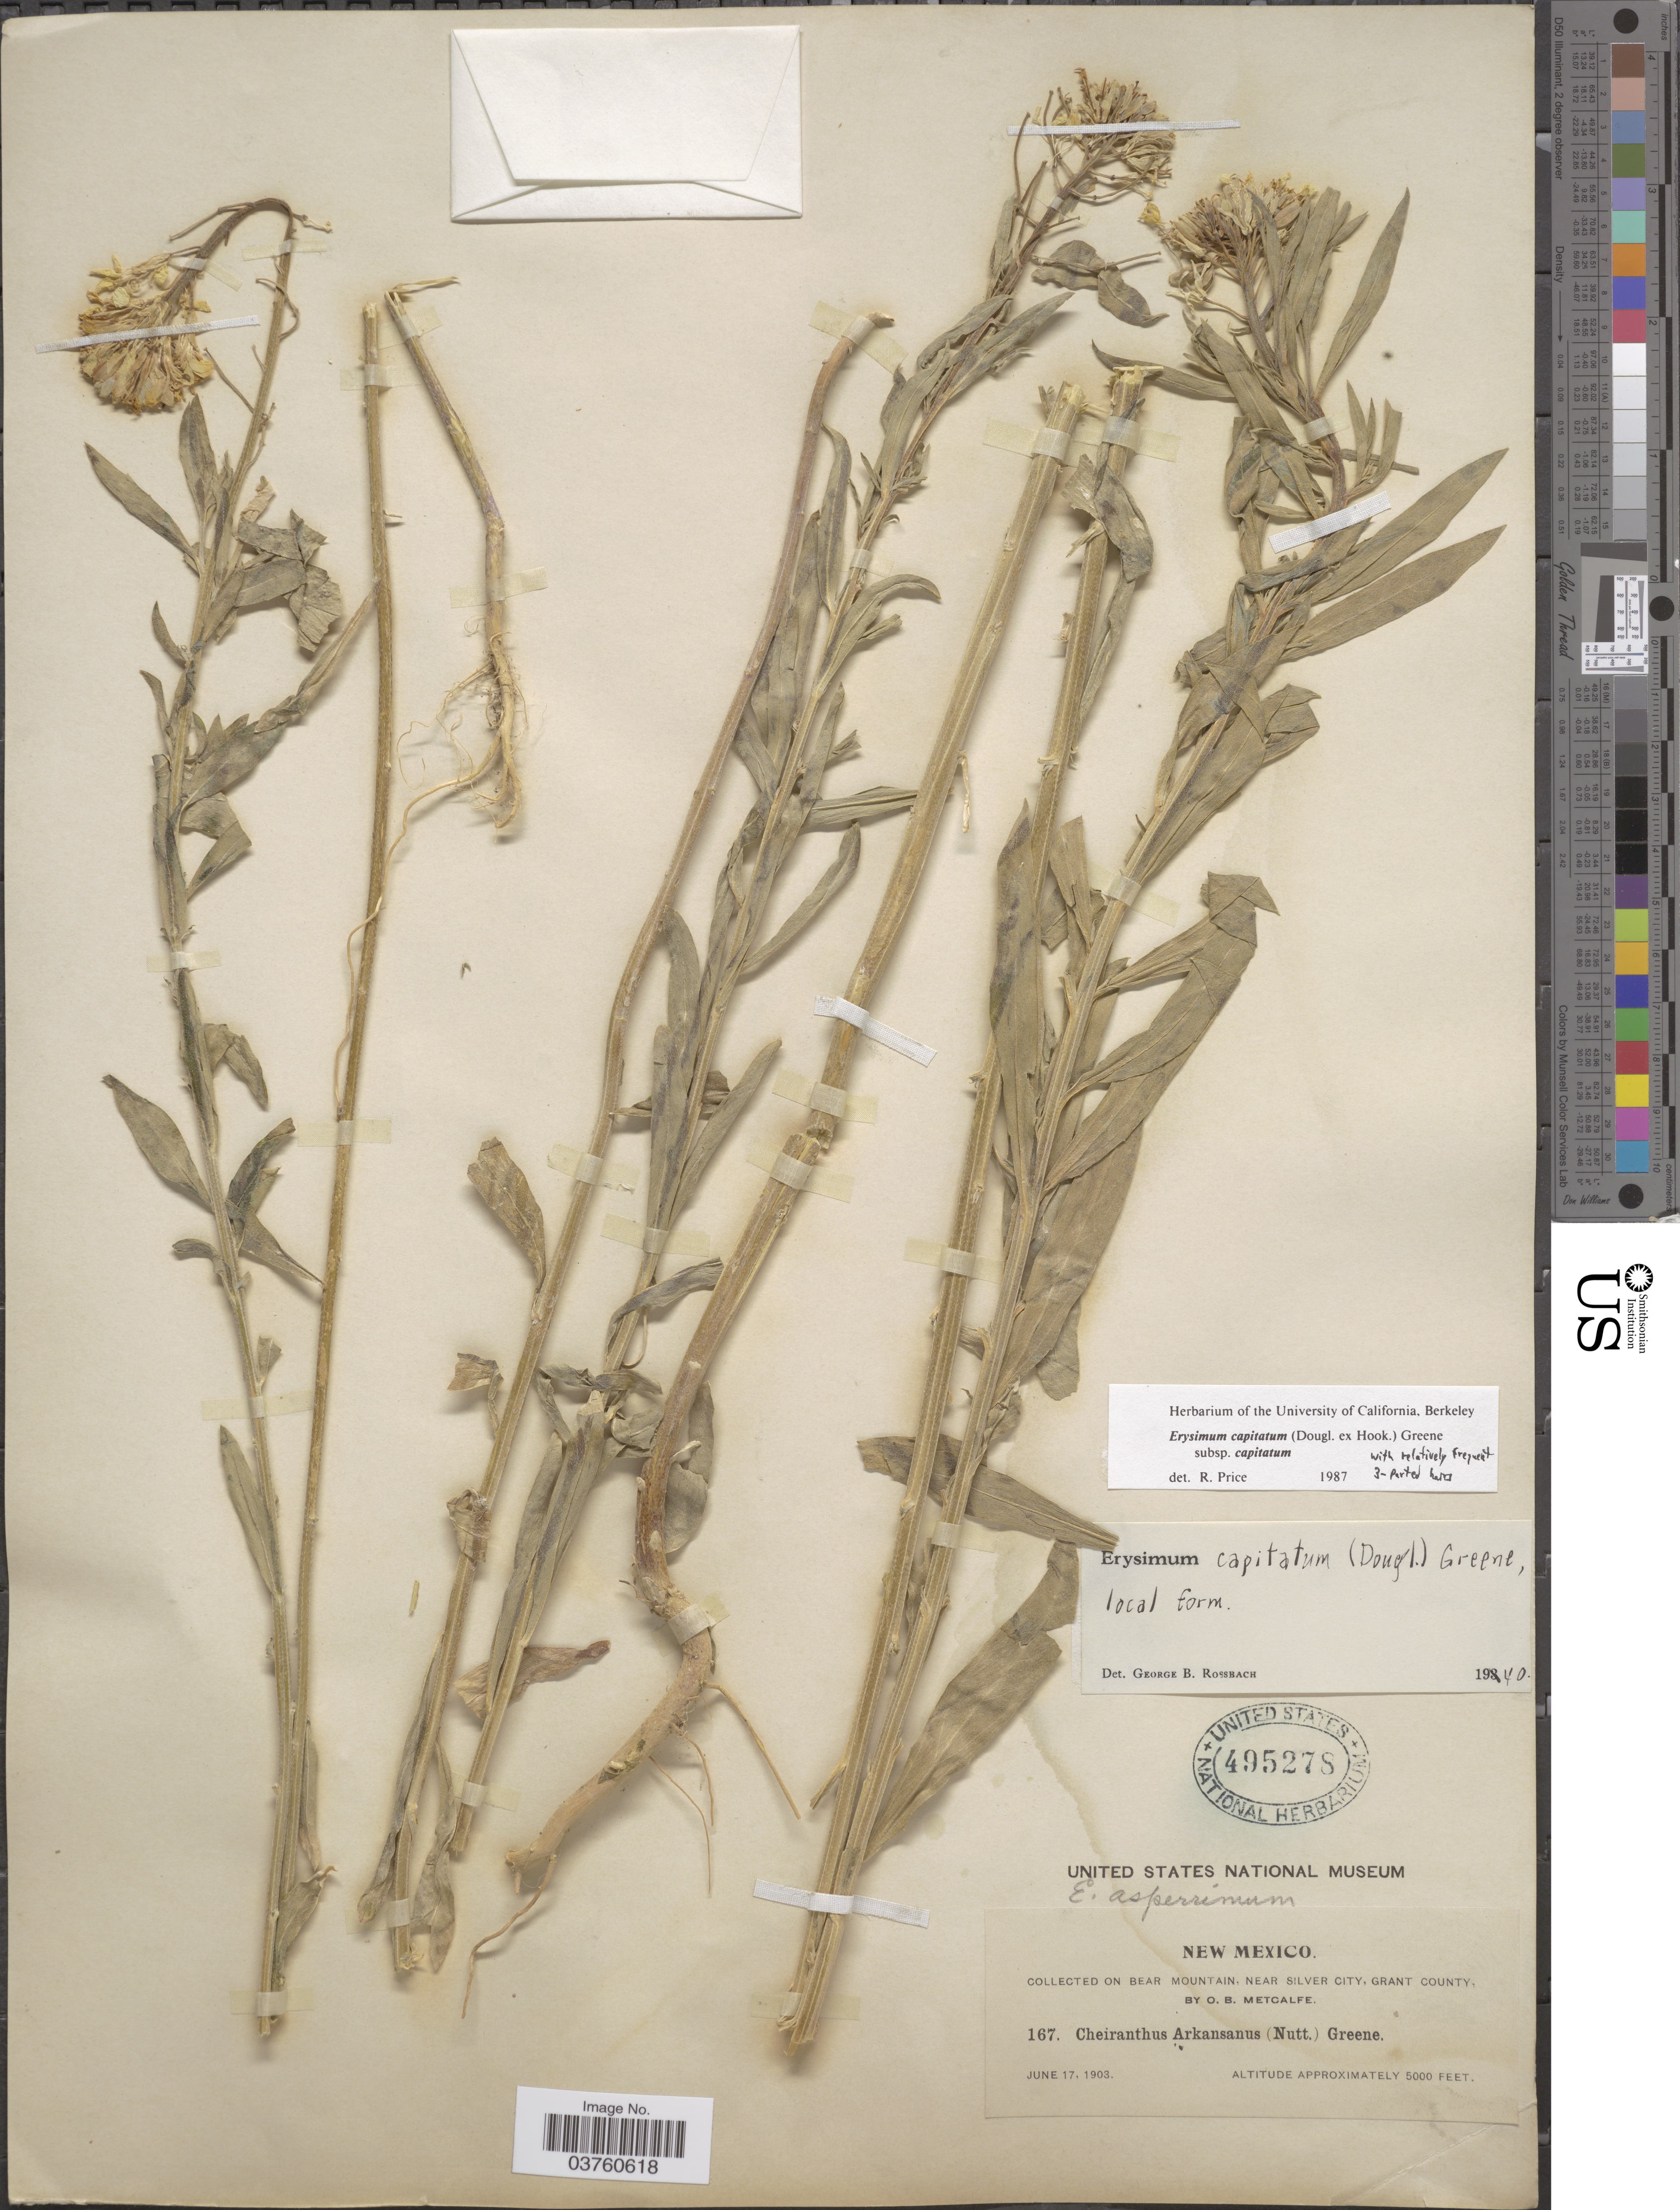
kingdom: Plantae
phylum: Tracheophyta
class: Magnoliopsida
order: Brassicales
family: Brassicaceae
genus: Erysimum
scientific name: Erysimum capitatum subsp. capitatum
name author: (Douglas ex Hook.) Greene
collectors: O. B. Metcalfe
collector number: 167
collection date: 1903-06-17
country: United States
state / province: New Mexico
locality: On Bear Mountain, near Silver City, Grant County.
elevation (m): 1524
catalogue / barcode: US 495278